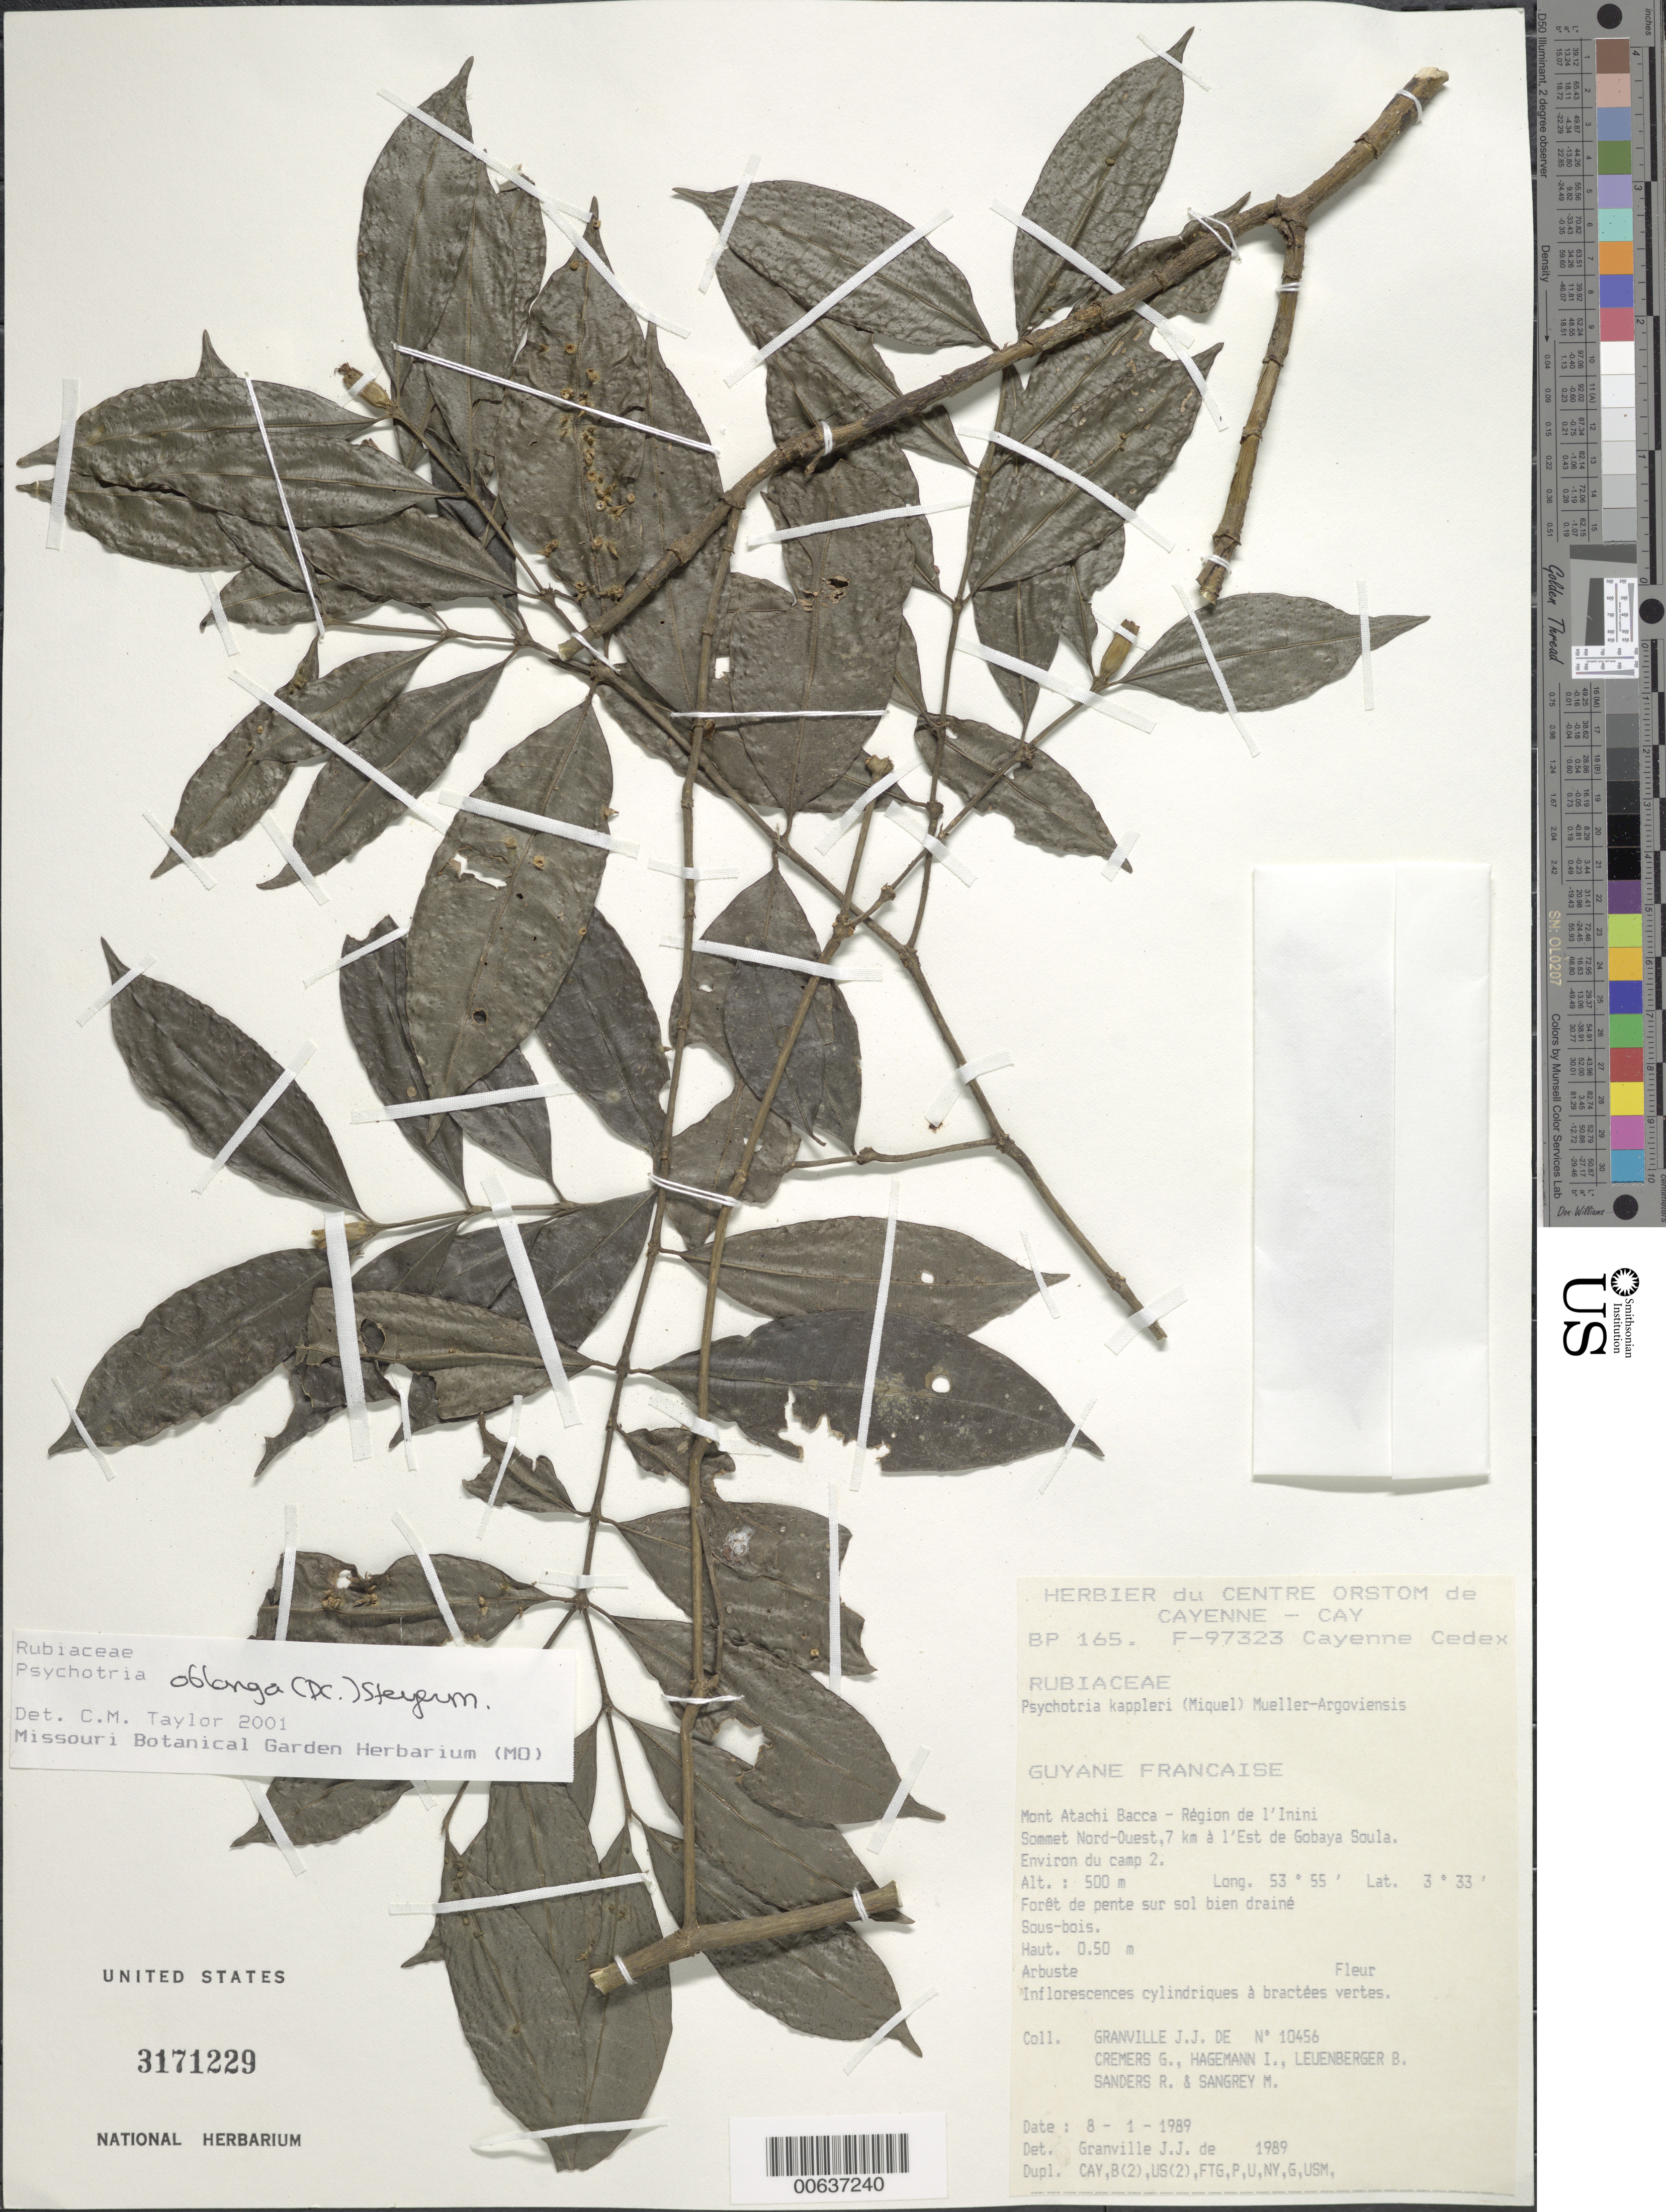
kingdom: Plantae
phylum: Tracheophyta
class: Magnoliopsida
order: Gentianales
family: Rubiaceae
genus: Palicourea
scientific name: Palicourea oblonga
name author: (DC.) Delprete & J.H. Kirkbr.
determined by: Kirkbride, J. H., Jr.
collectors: J.-J. de Granville, G. Cremers, J. Hagemann, B. E. Leuenberger & M. S. Sangrey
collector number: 10456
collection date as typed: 8-Jan-89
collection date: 1989-01-08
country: French Guiana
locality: Mont Atachi Bacca, région de l'Inini, NW sommet, 7 km E Gobaya Soula, environs du camp 2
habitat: Slope forest, well drained soil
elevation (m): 500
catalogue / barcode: US 3171229